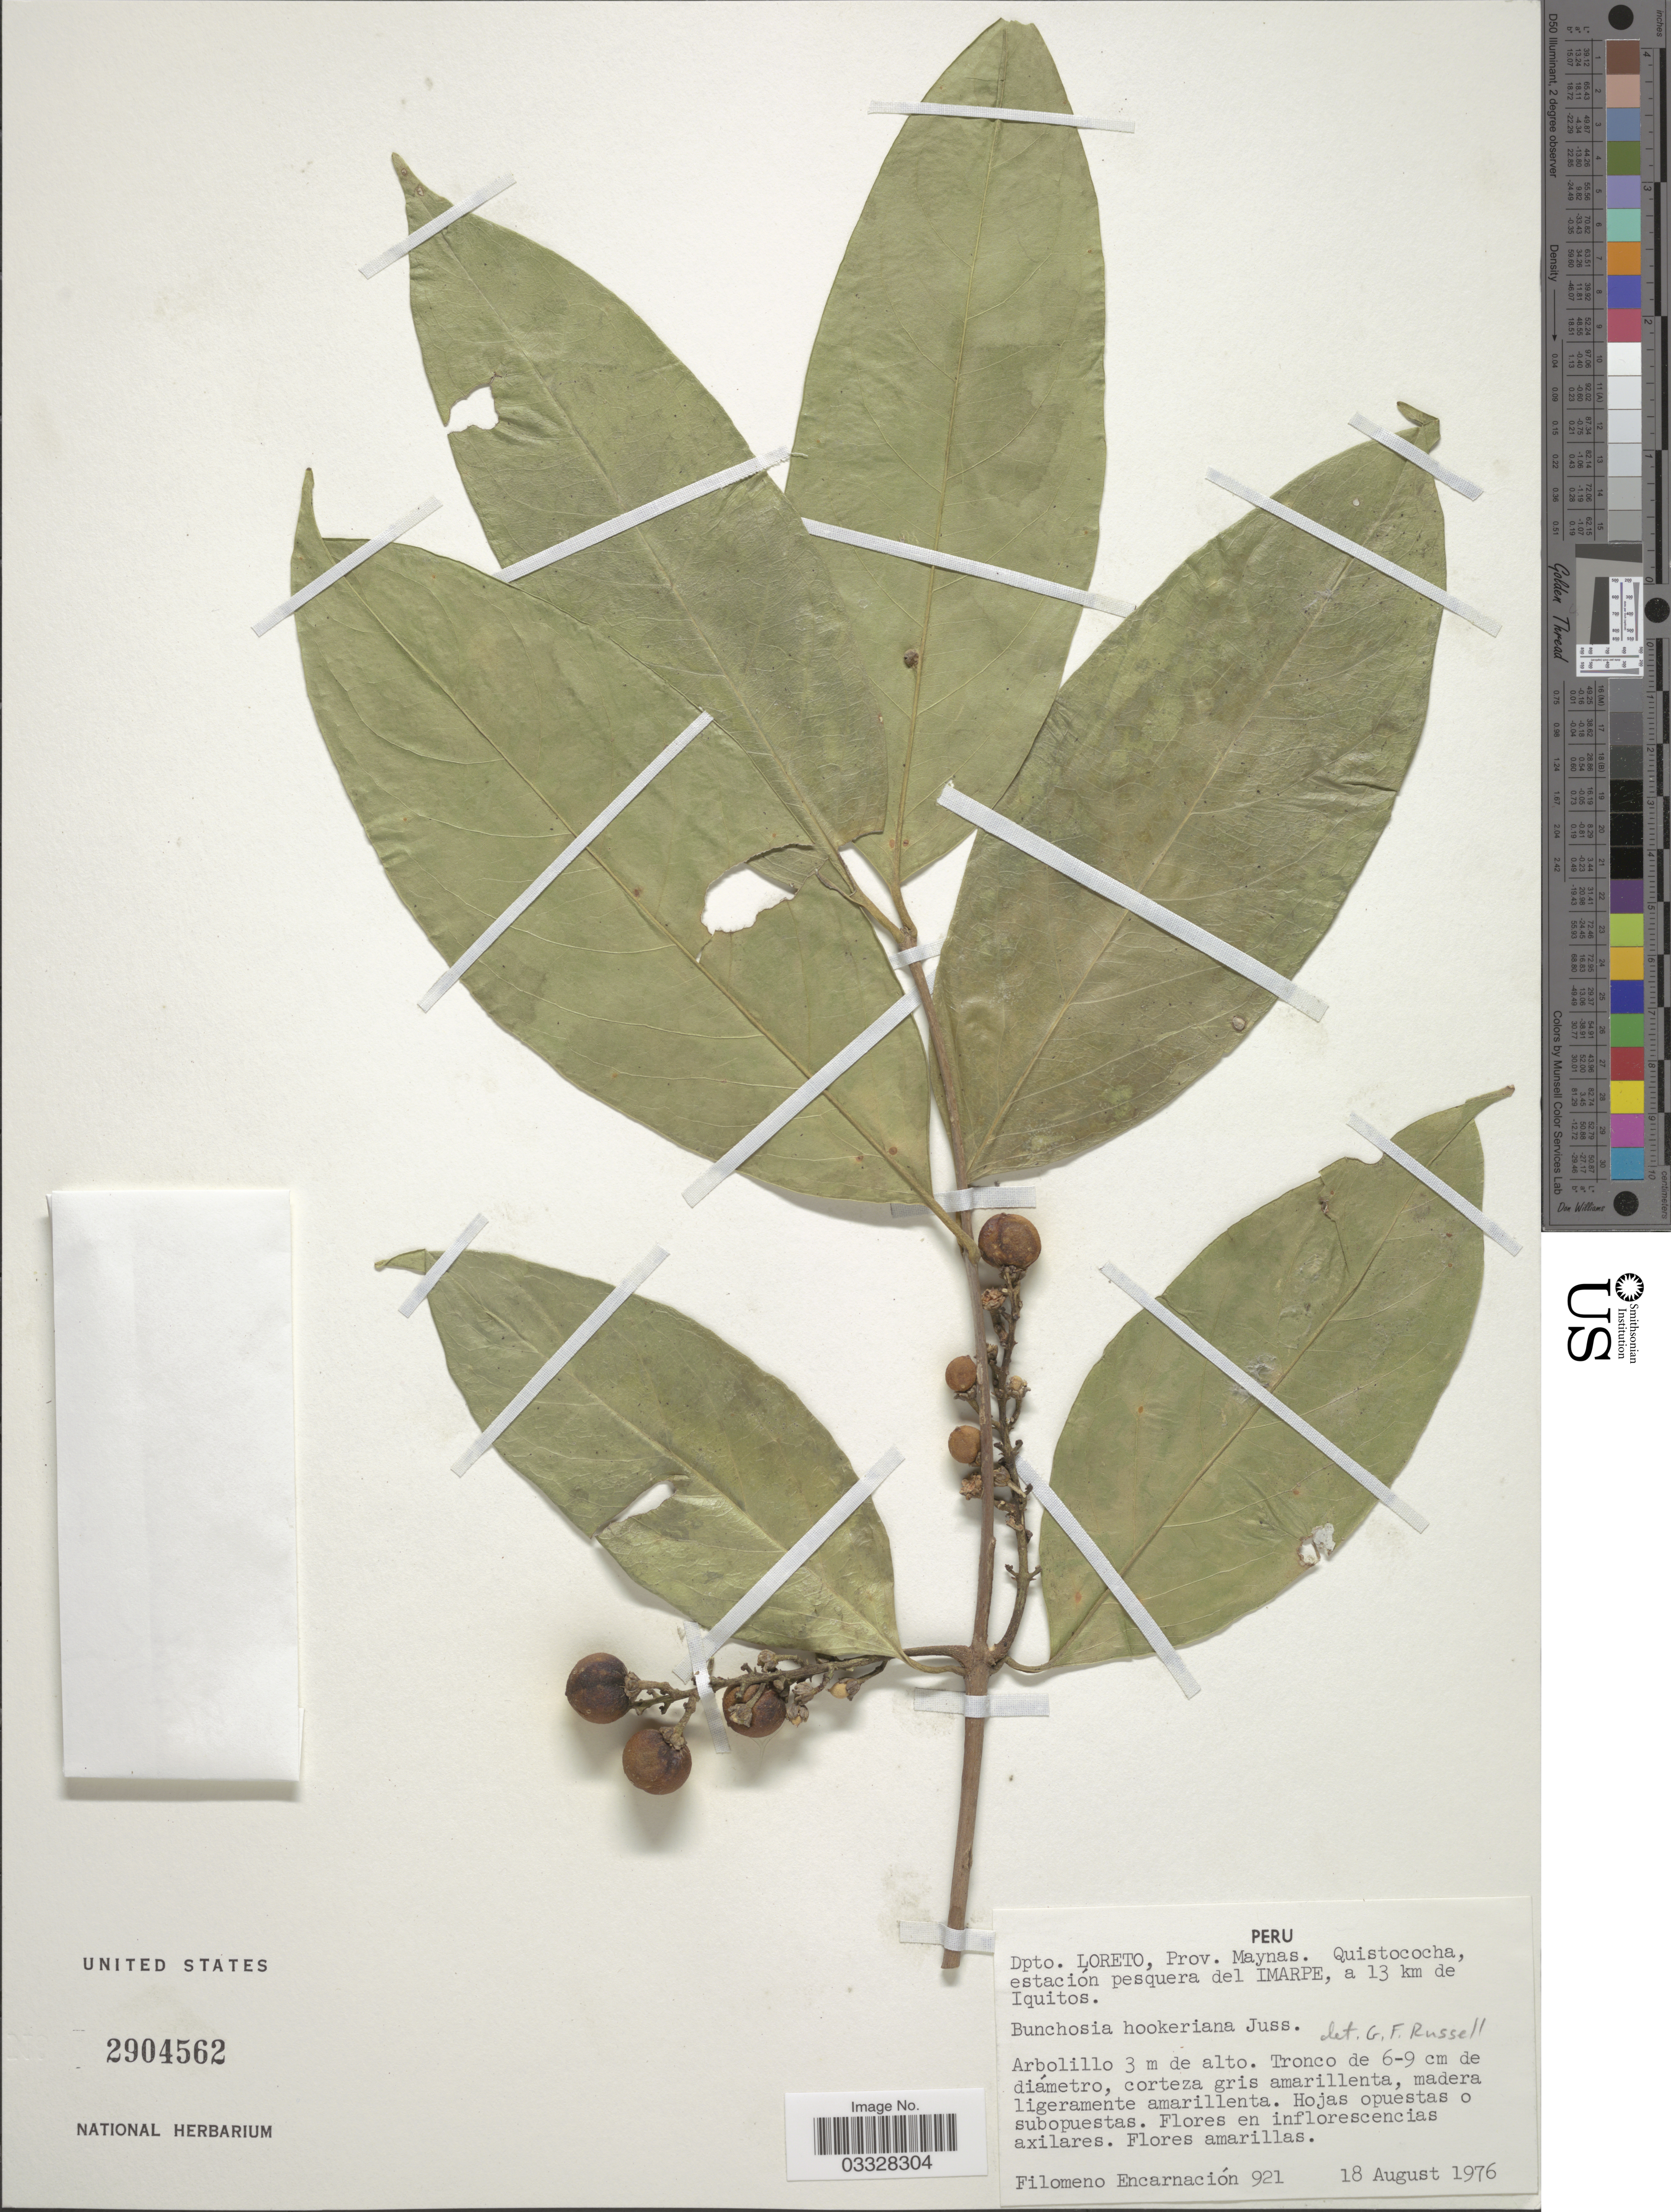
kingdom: Plantae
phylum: Tracheophyta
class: Magnoliopsida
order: Malpighiales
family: Malpighiaceae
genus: Bunchosia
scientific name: Bunchosia hookeriana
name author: A. Juss.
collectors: F. Encarnación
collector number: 921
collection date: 1976-08-18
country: Peru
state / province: Loreto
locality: Dpto. Loreto, Prov. Maynas. Quistococha, estacion pesquera del IMARPE, a 13 km de Iquitos.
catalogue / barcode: US 2904562